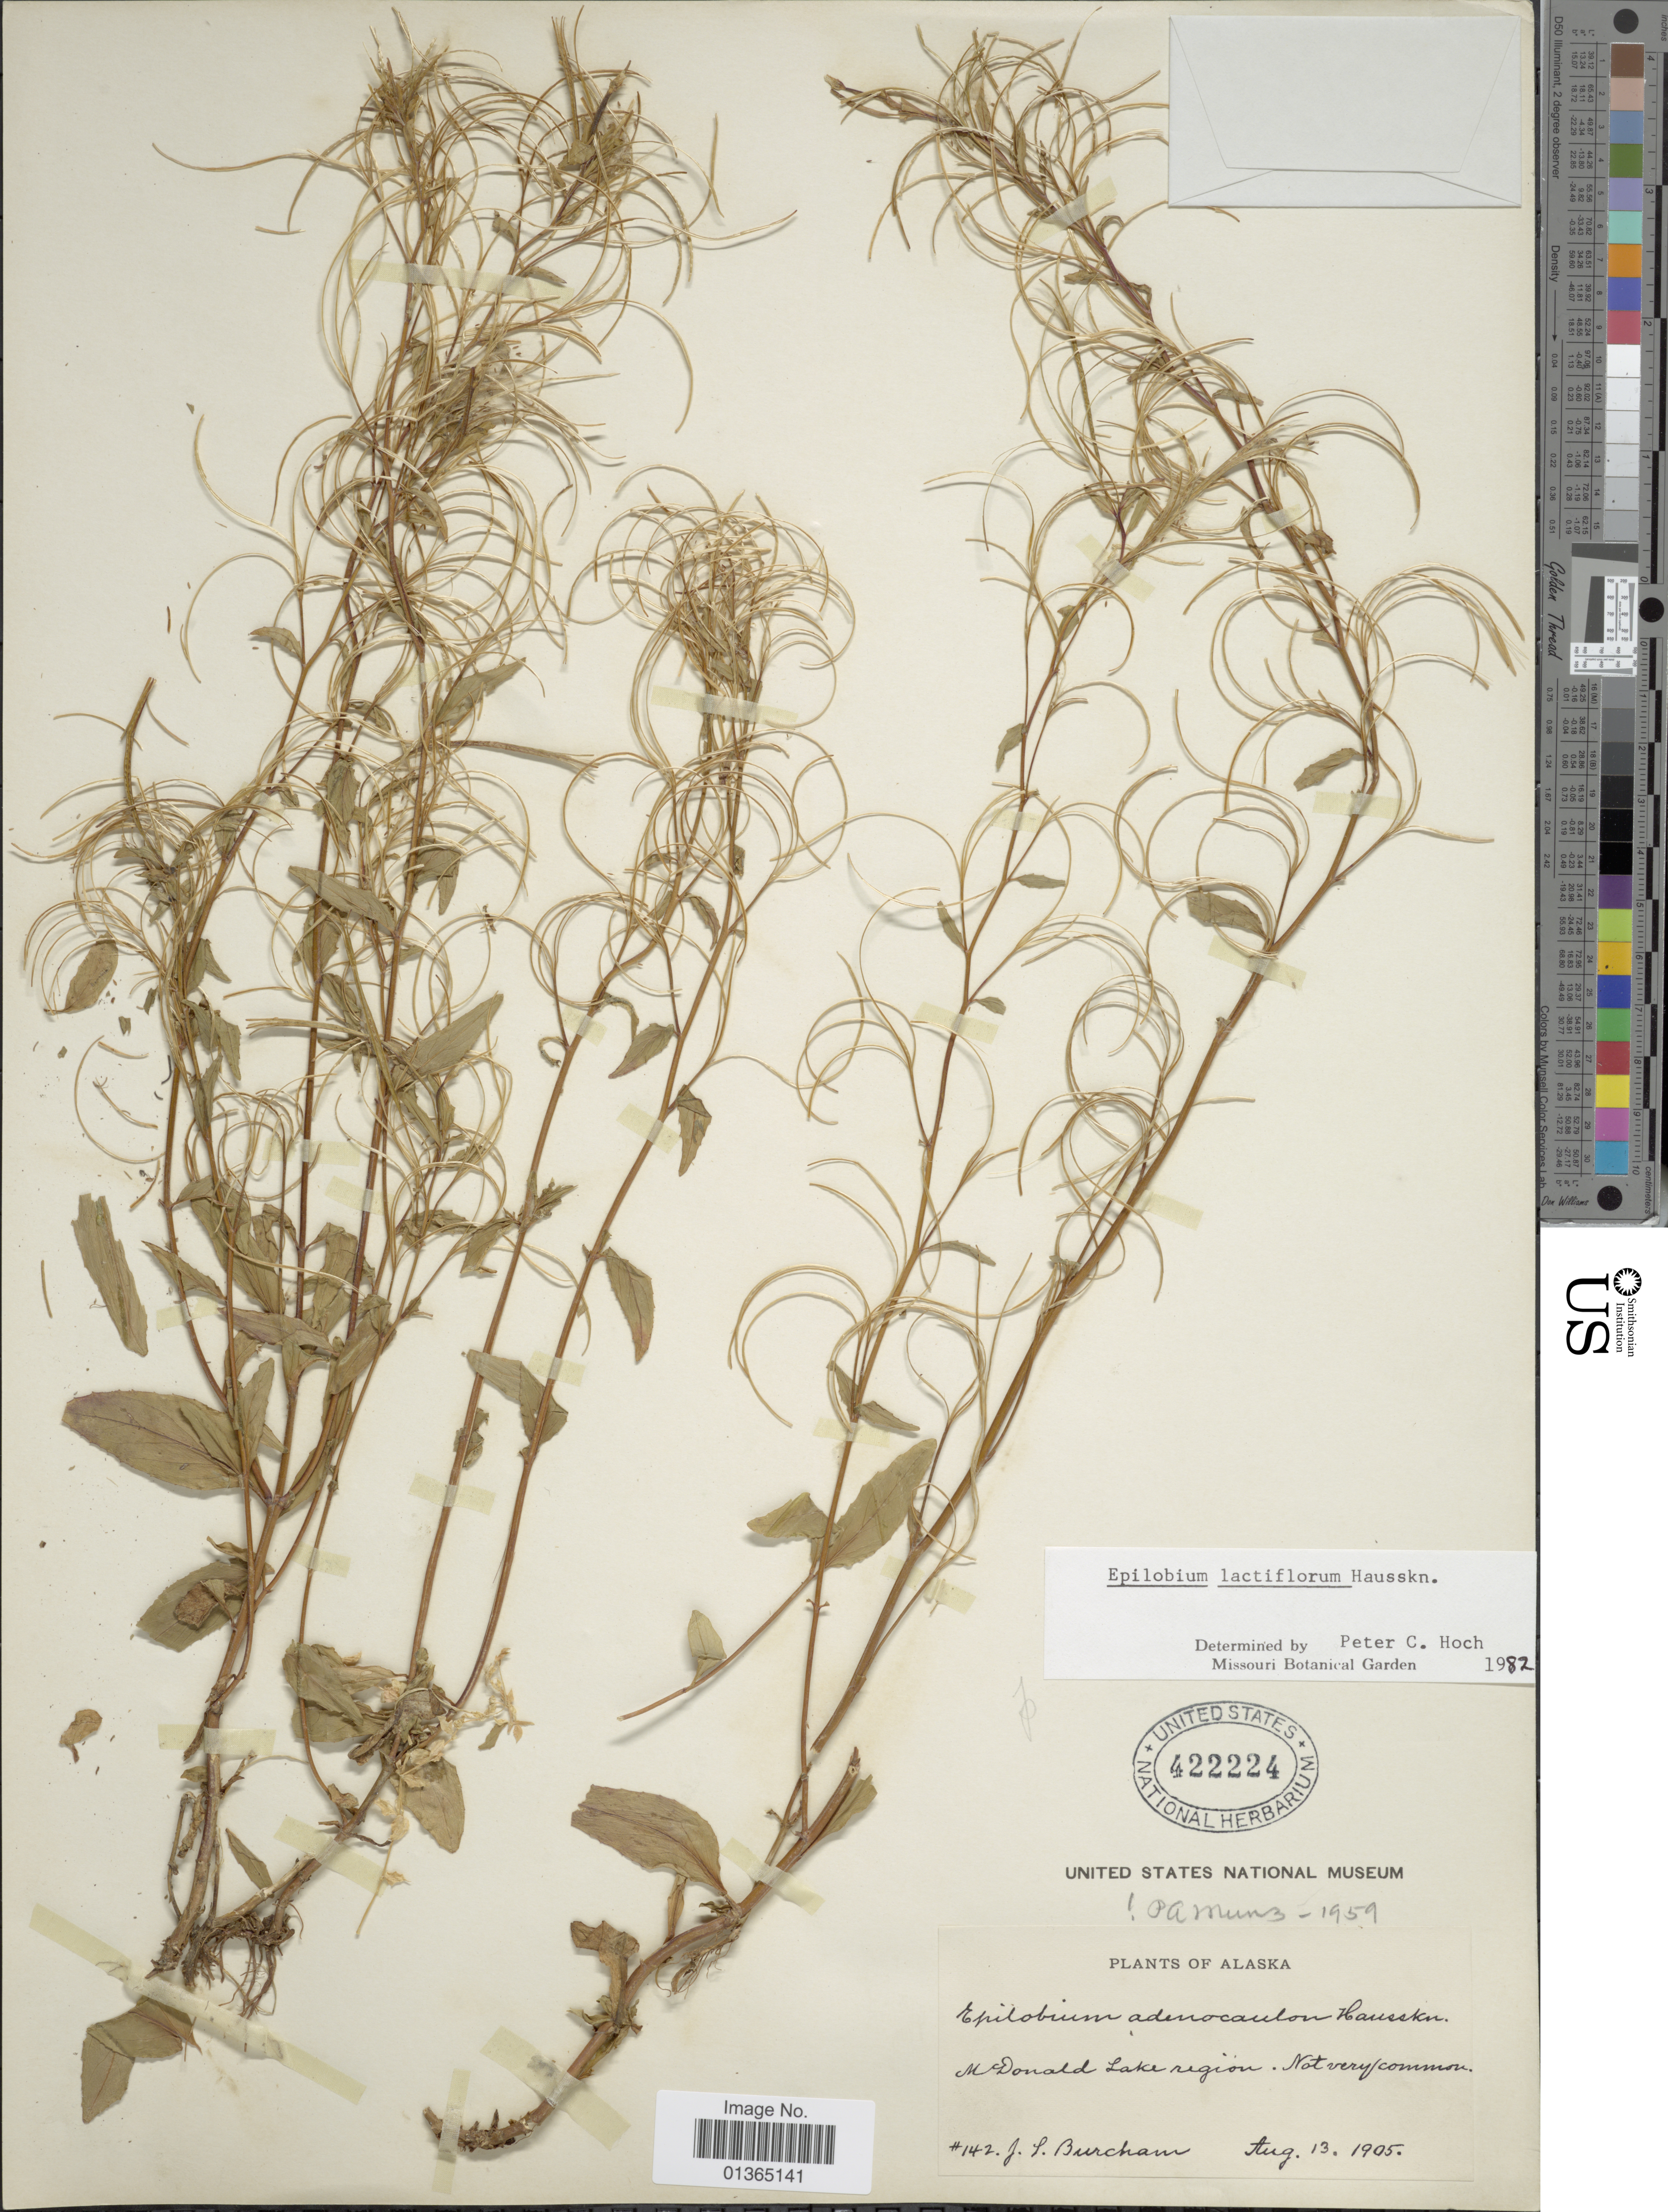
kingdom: Plantae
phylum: Tracheophyta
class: Magnoliopsida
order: Myrtales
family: Onagraceae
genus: Epilobium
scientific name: Epilobium lactiflorum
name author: Hausskn.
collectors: J. Burcham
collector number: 142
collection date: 1905-08-13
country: United States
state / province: Alaska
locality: McDonald Lake region.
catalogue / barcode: US 422224